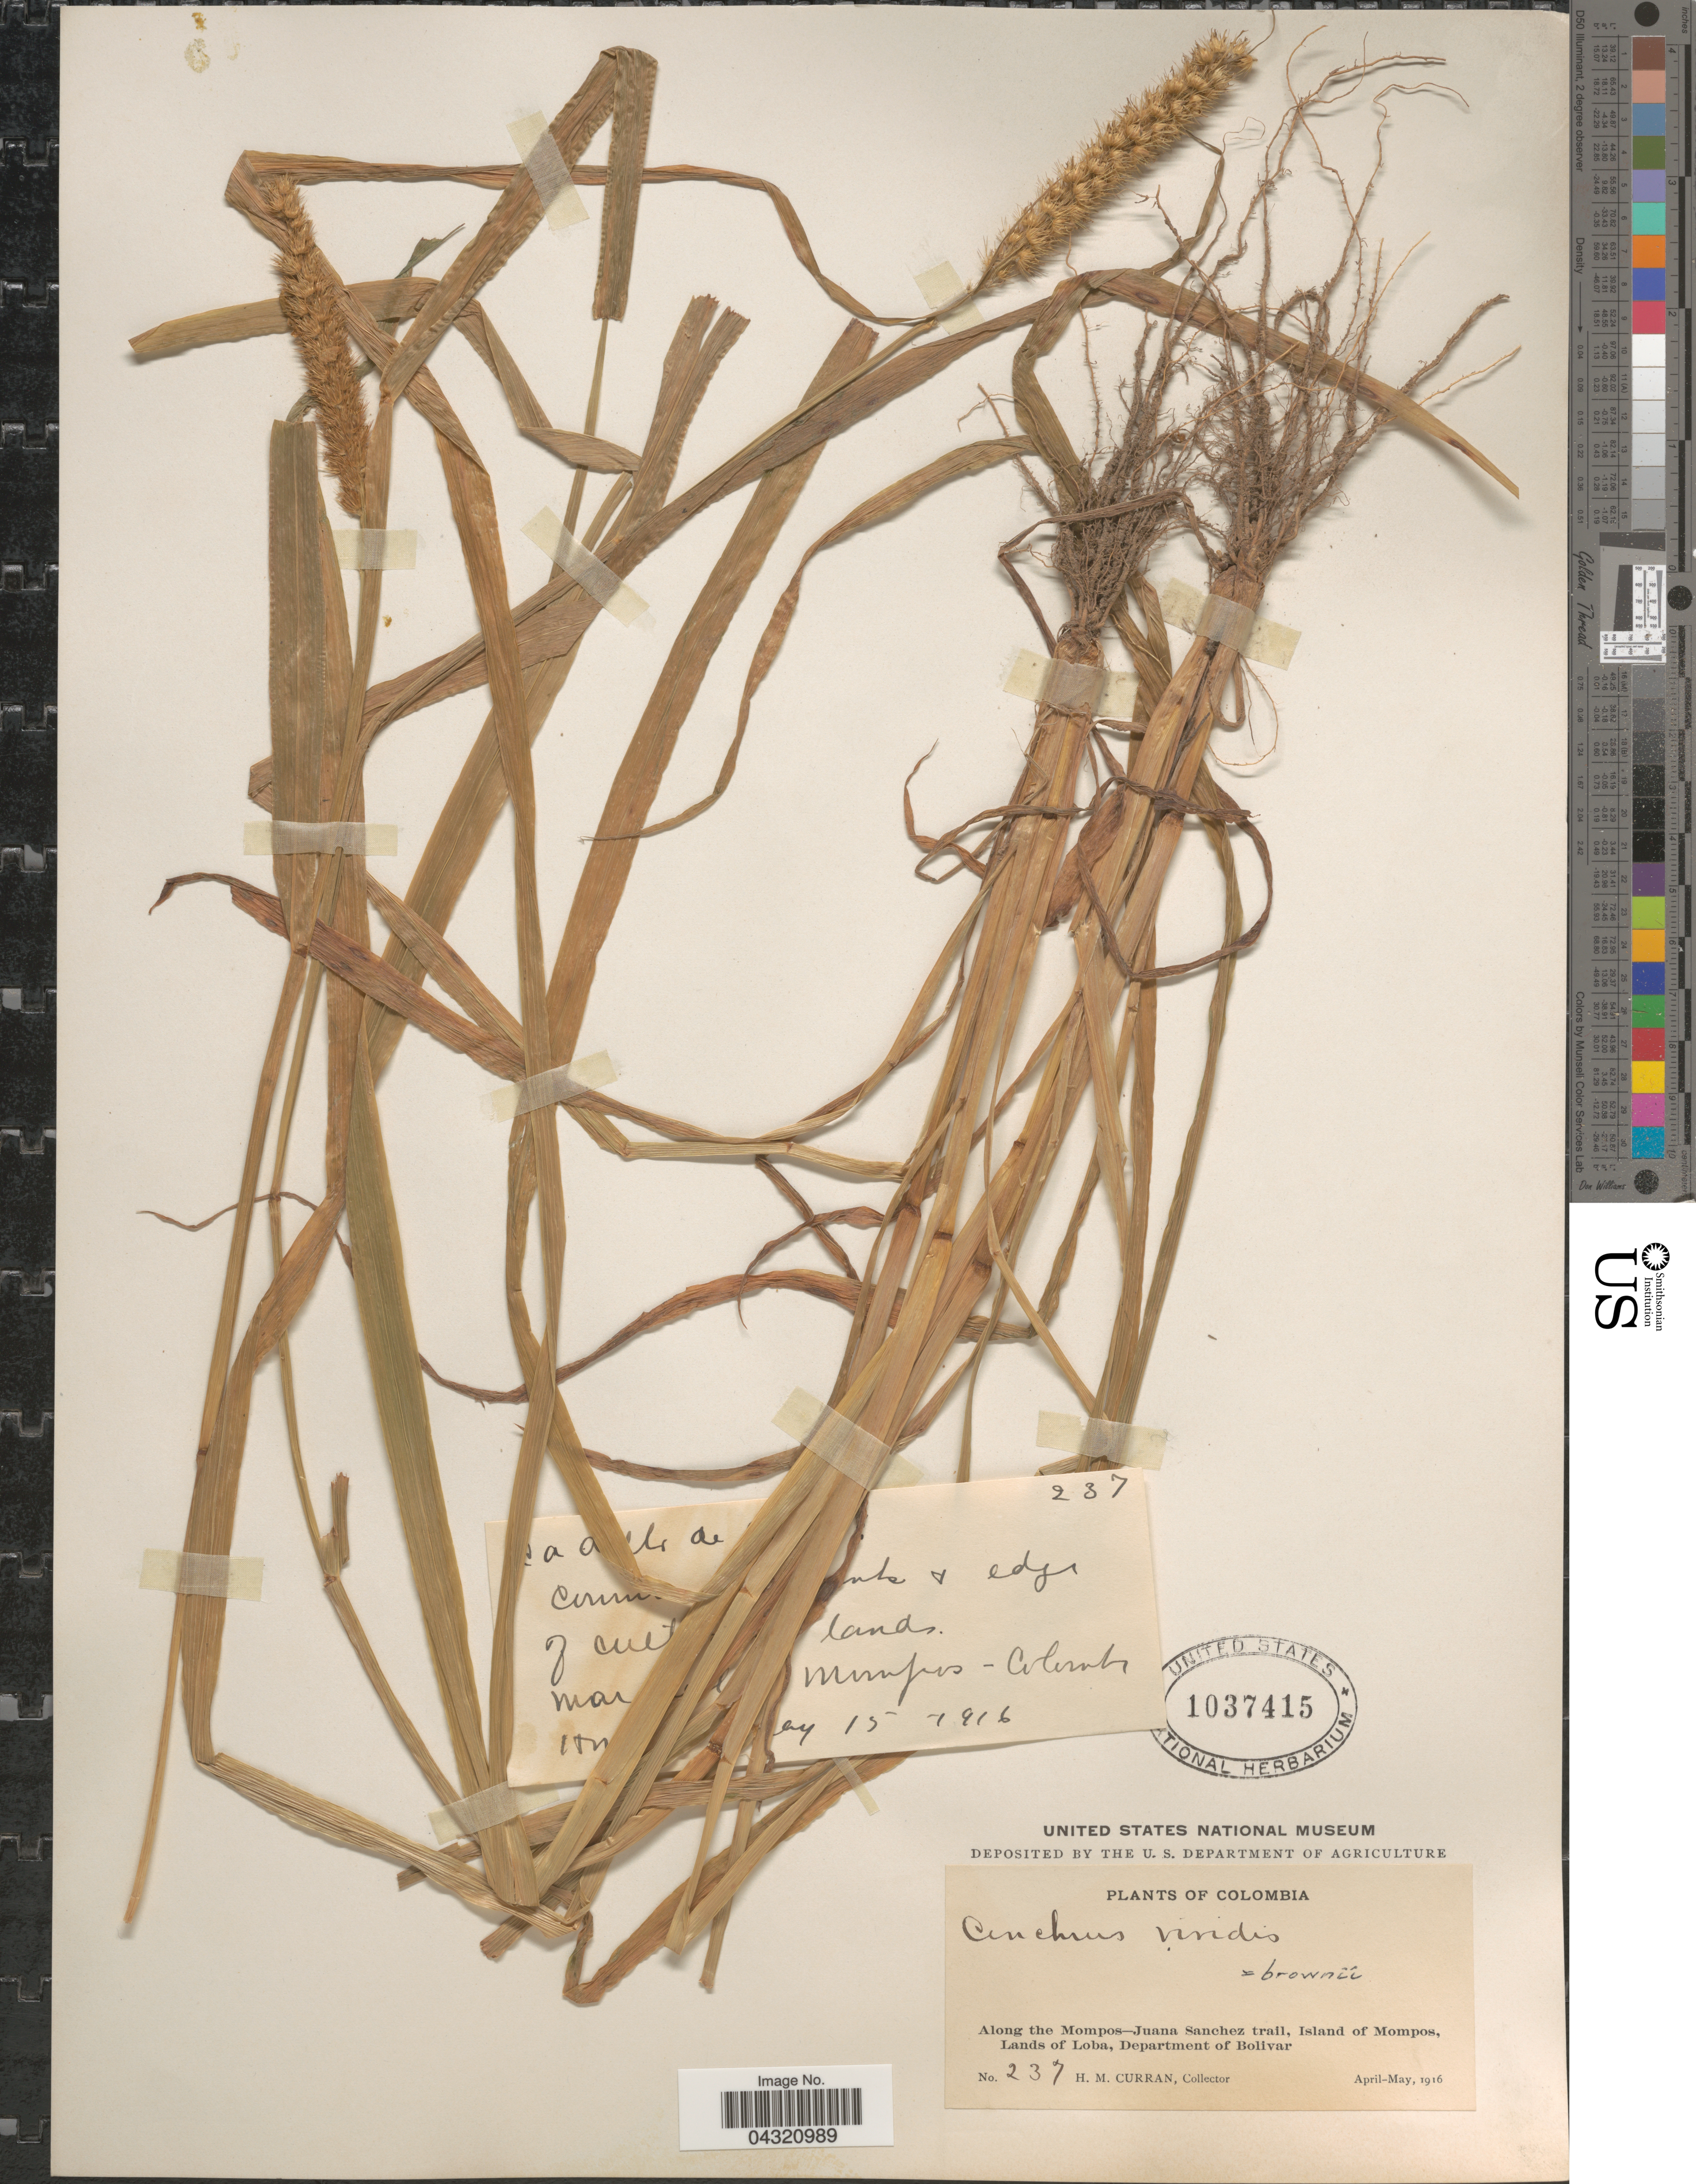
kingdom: Plantae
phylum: Tracheophyta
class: Liliopsida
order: Poales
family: Poaceae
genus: Cenchrus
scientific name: Cenchrus brownii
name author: Roem. & Schult.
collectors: H. M. Curran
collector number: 237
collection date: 1916-05-15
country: Colombia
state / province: Bolívar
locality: Along the Mompos-Juana Sanchez trail, Island of Mompos, Lands of Loba, Department of Bolivar.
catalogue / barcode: US 1037415